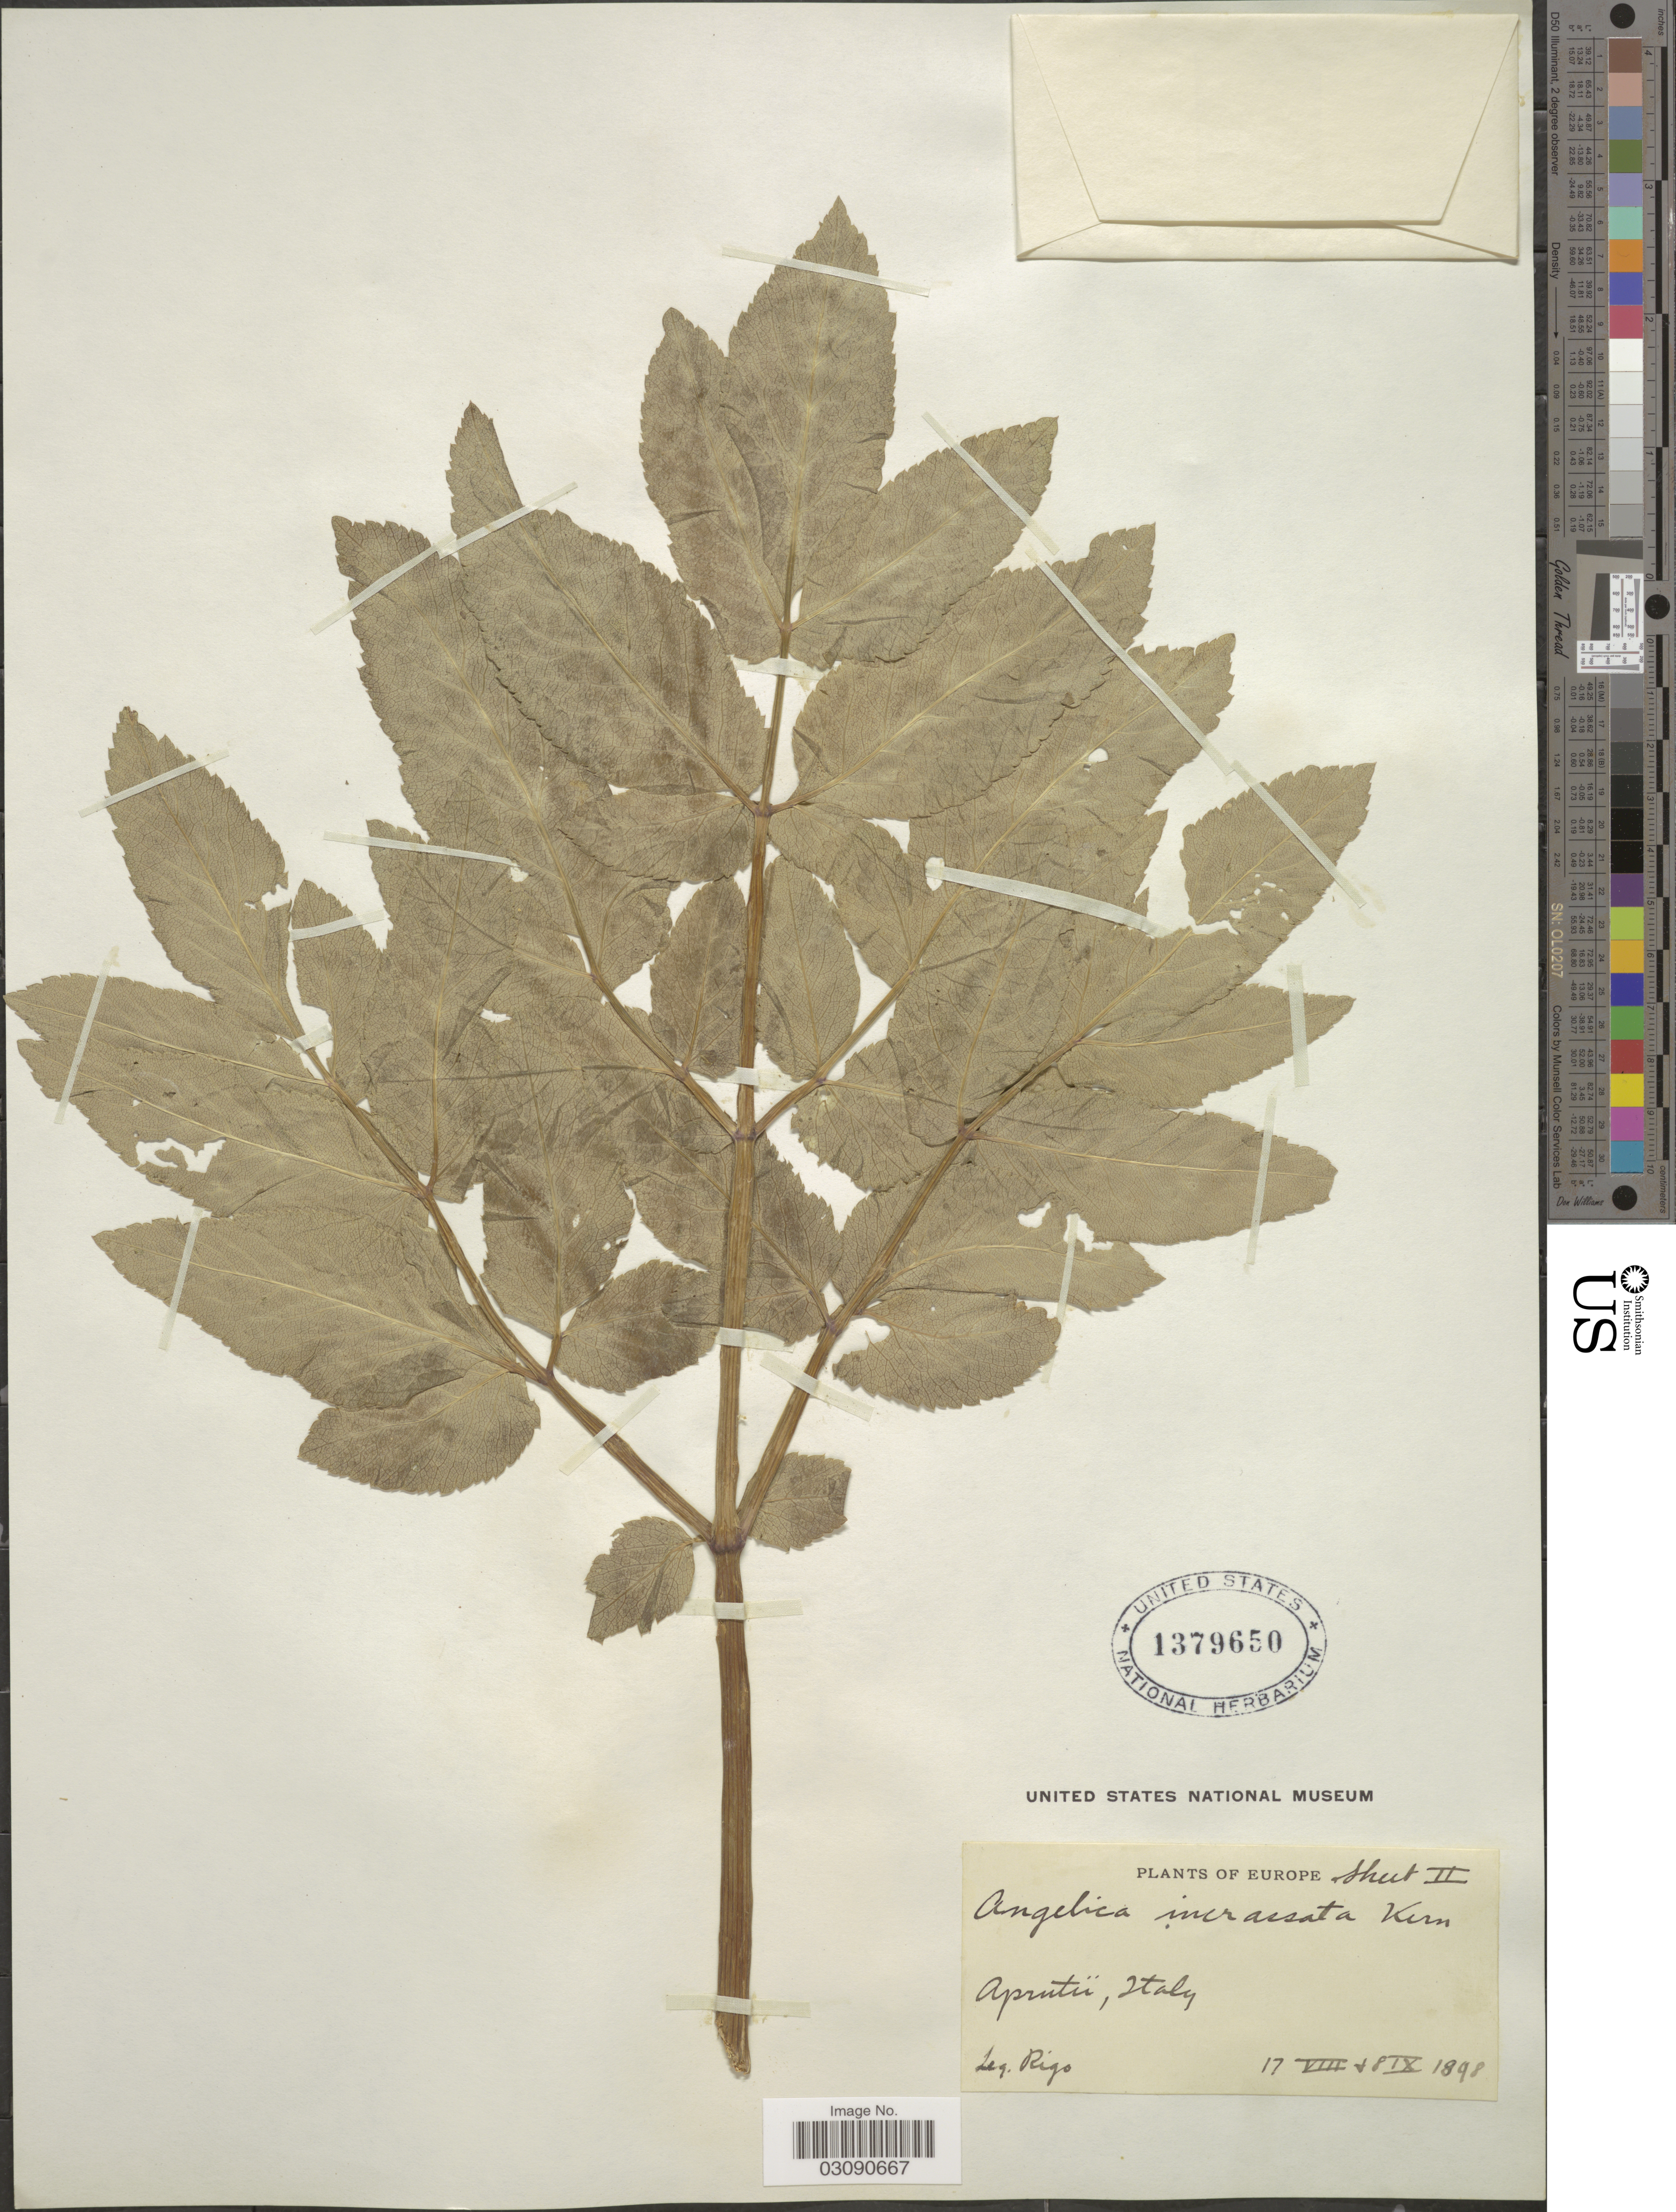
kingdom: Plantae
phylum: Tracheophyta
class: Magnoliopsida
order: Apiales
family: Apiaceae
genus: Angelica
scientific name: Angelica incrassata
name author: A. Kern.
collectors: -- Rigo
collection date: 1848-08-17/1898-09-08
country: Italy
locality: Aprutii.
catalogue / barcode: US 1379650